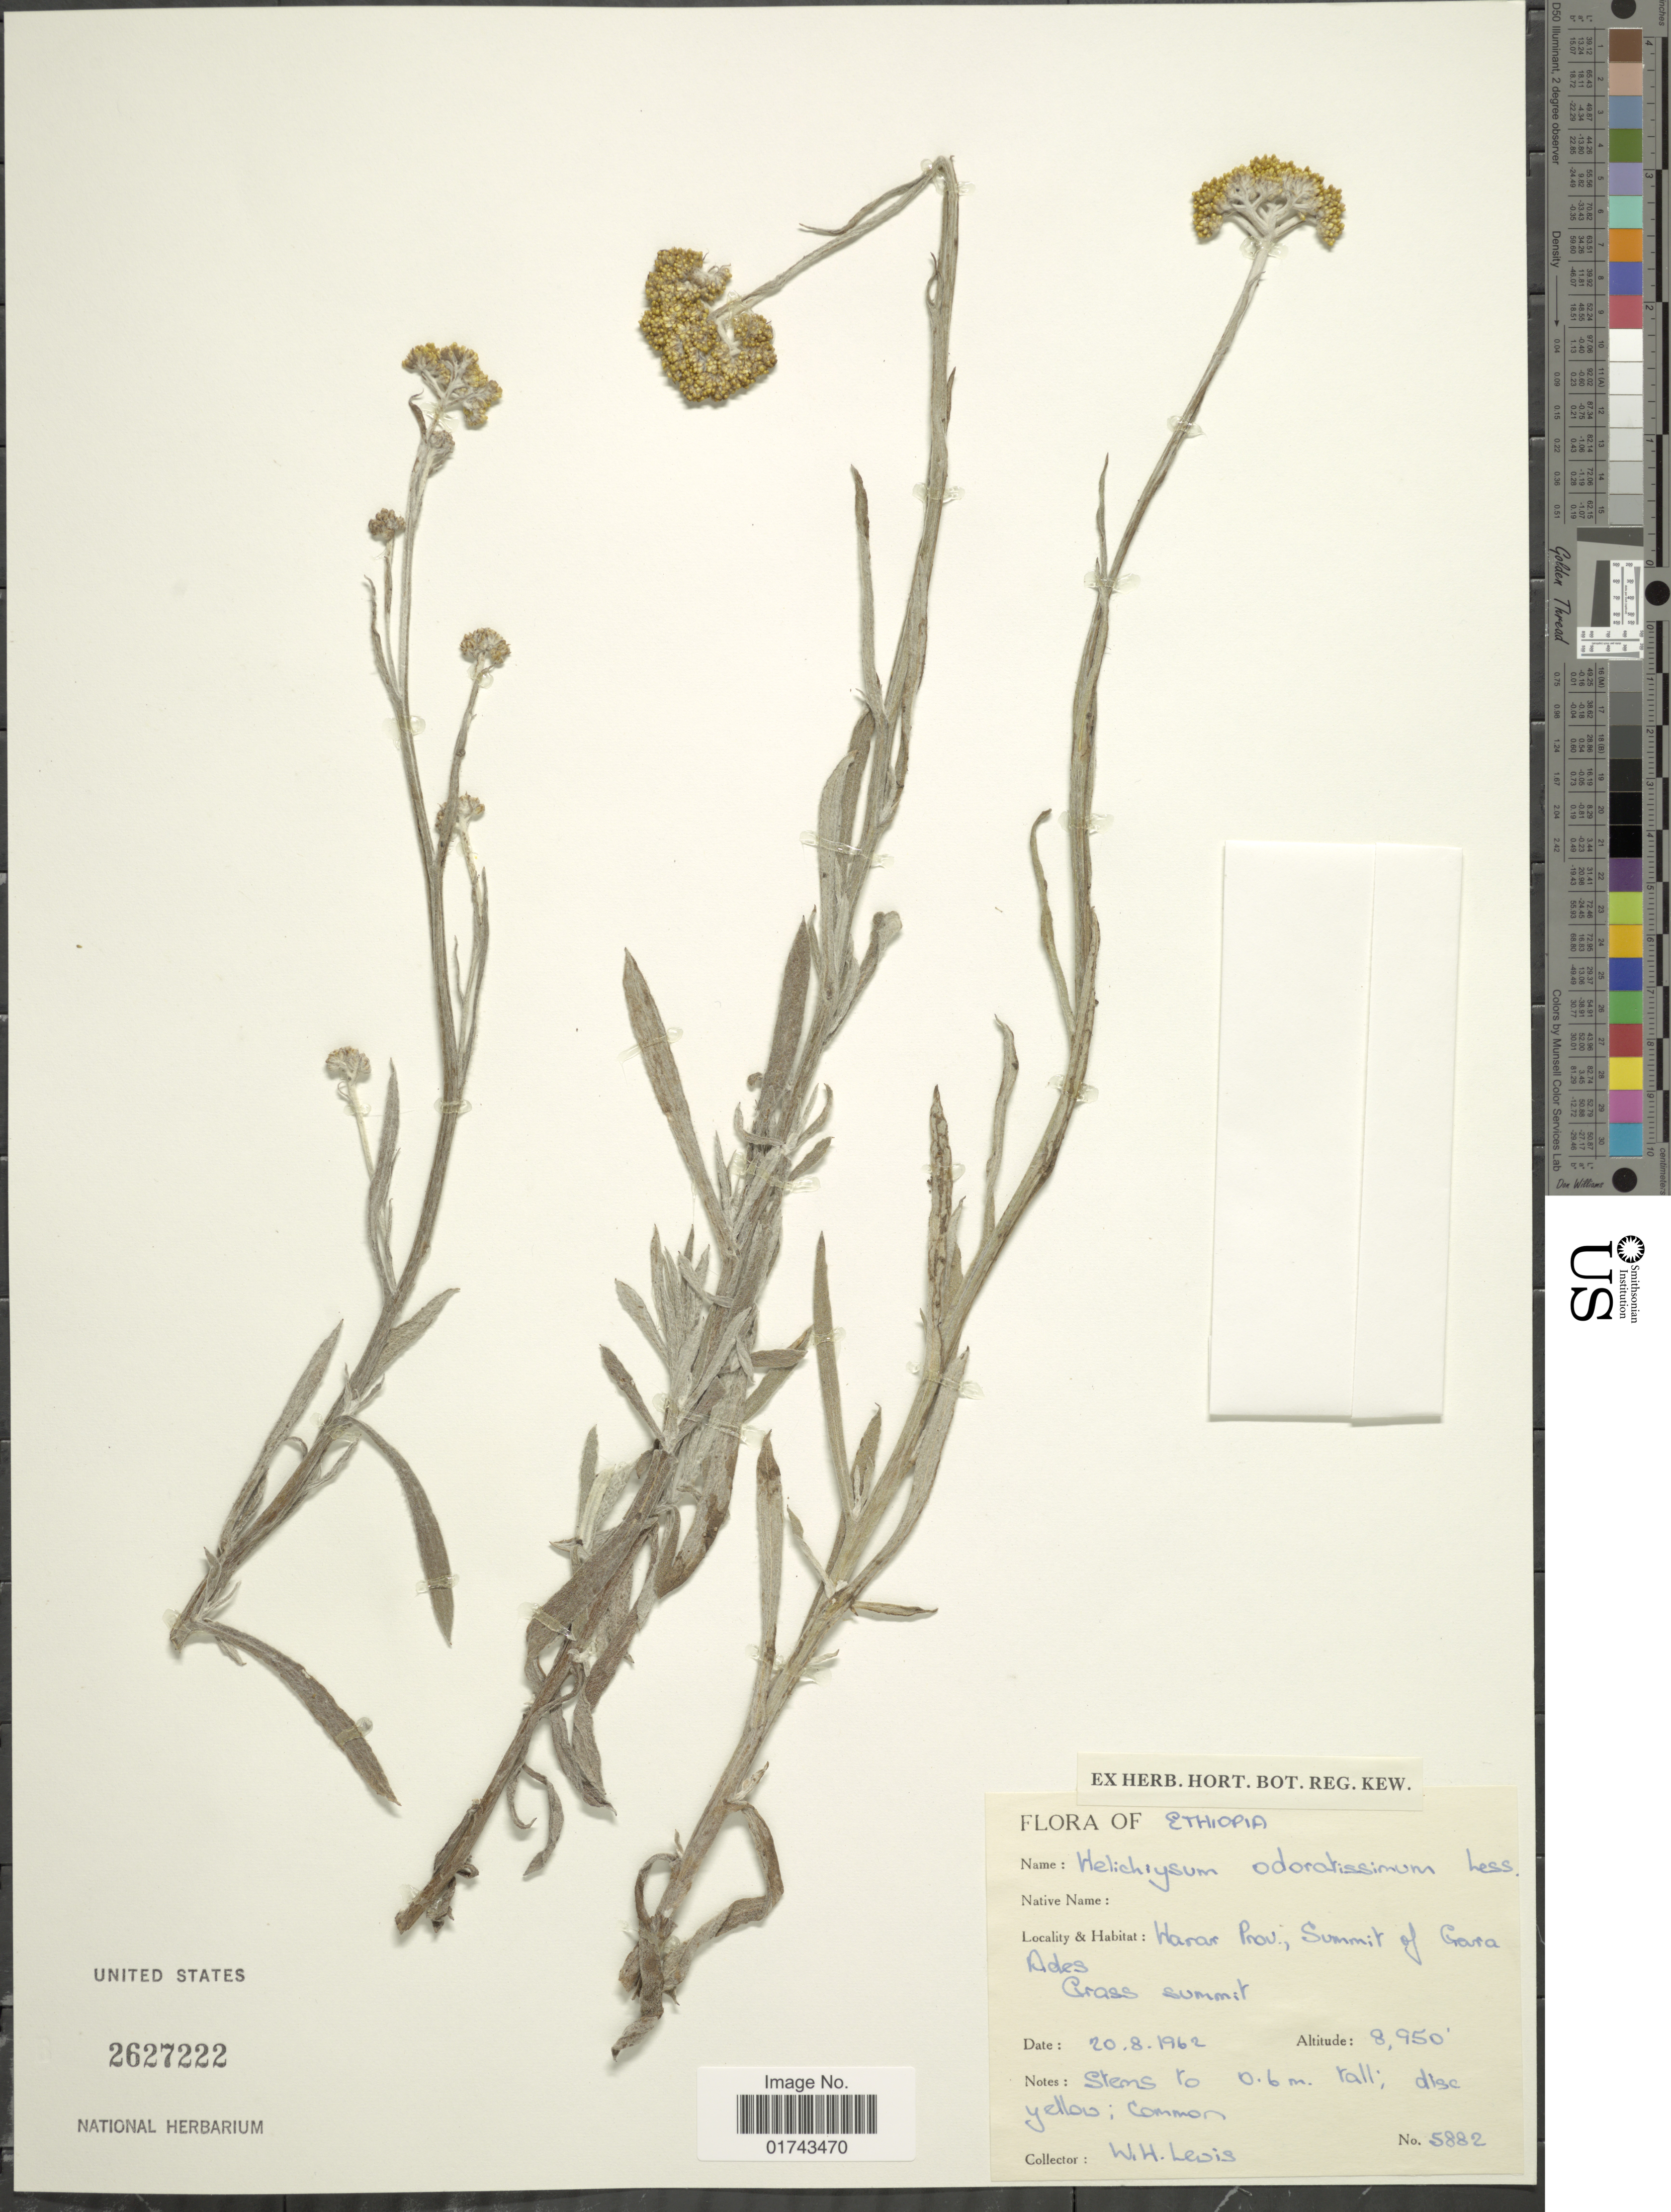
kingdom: Plantae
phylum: Tracheophyta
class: Magnoliopsida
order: Asterales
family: Asteraceae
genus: Helichrysum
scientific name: Helichrysum odoratissimum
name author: (L.) Sweet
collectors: W. H. Lewis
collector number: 5882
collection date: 1962-08-20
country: Ethiopia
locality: Harar Prov, Summit of Gara Ades, Grass summit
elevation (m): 2728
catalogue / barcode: US 2627222